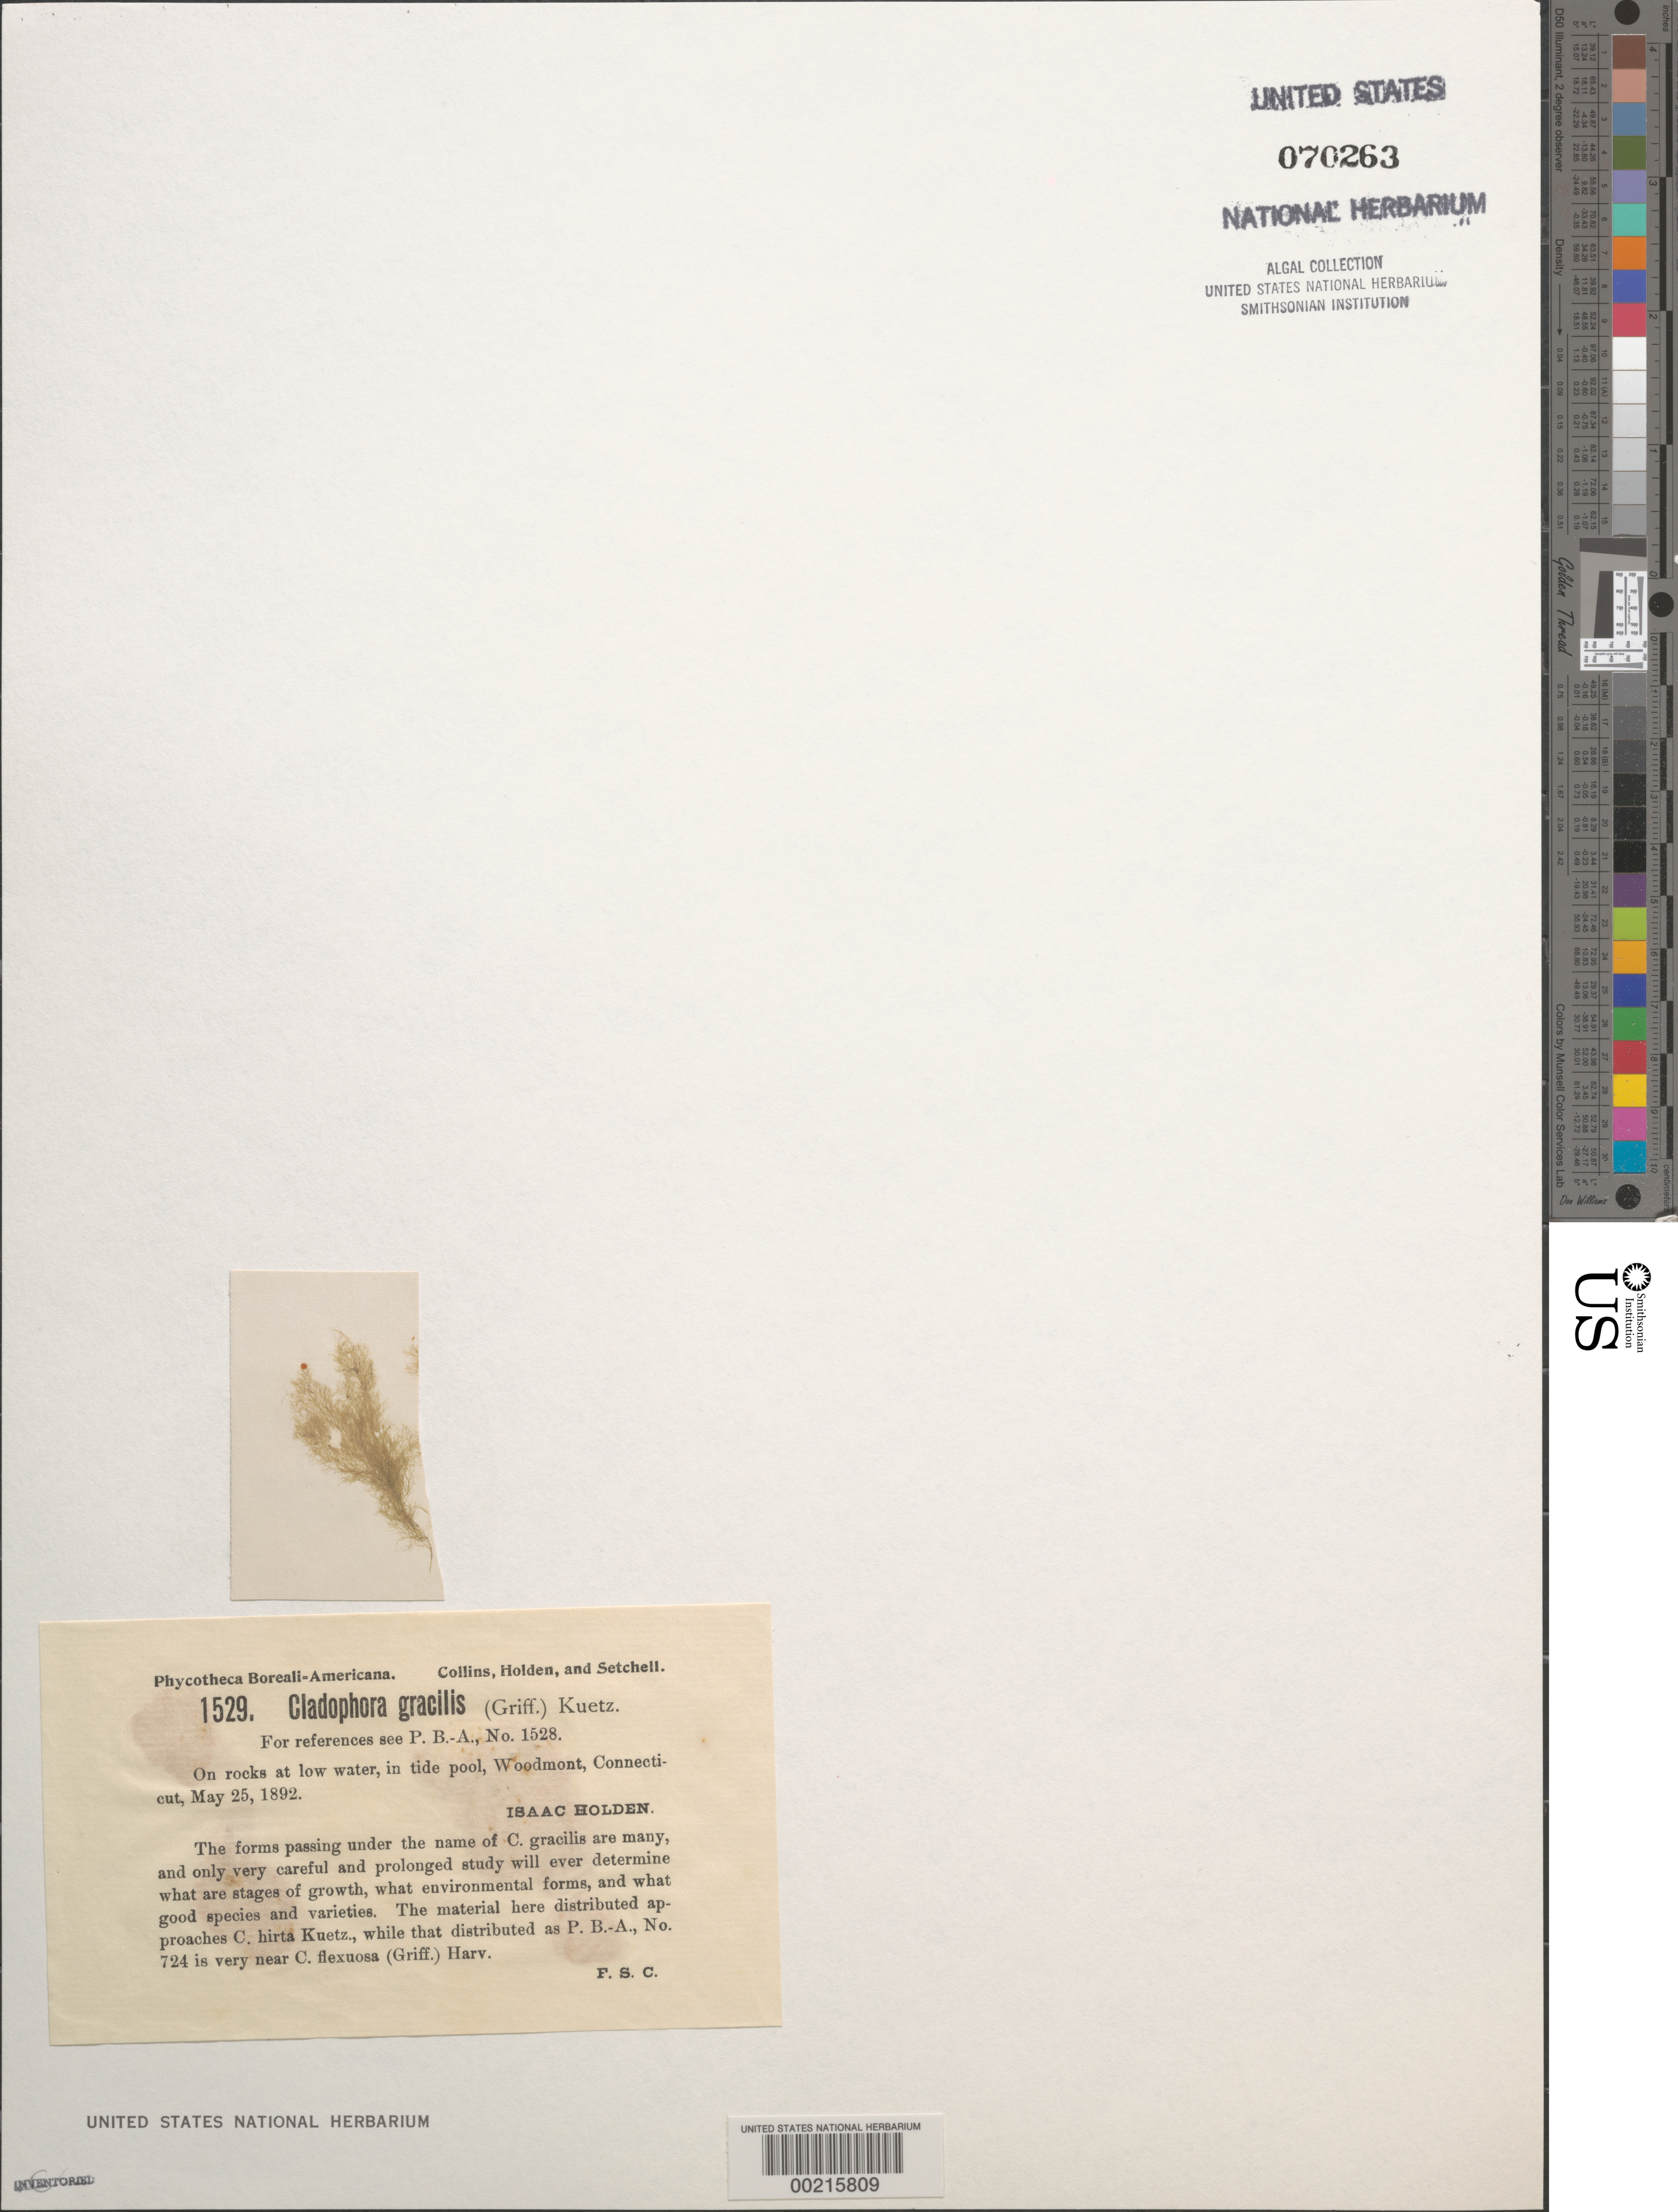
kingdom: Plantae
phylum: Chlorophyta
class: Ulvophyceae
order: Cladophorales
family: Cladophoraceae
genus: Cladophora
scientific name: Cladophora gracilis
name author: (Griff.) Kütz.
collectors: I. Holden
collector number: PB-A 1529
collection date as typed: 25 May 1892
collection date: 1892-05-25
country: United States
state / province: Connecticut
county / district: New Haven County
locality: Woodmont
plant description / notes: Collins, Holden & Setchell, Phycotheca Boreali-Americana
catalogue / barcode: US 70263